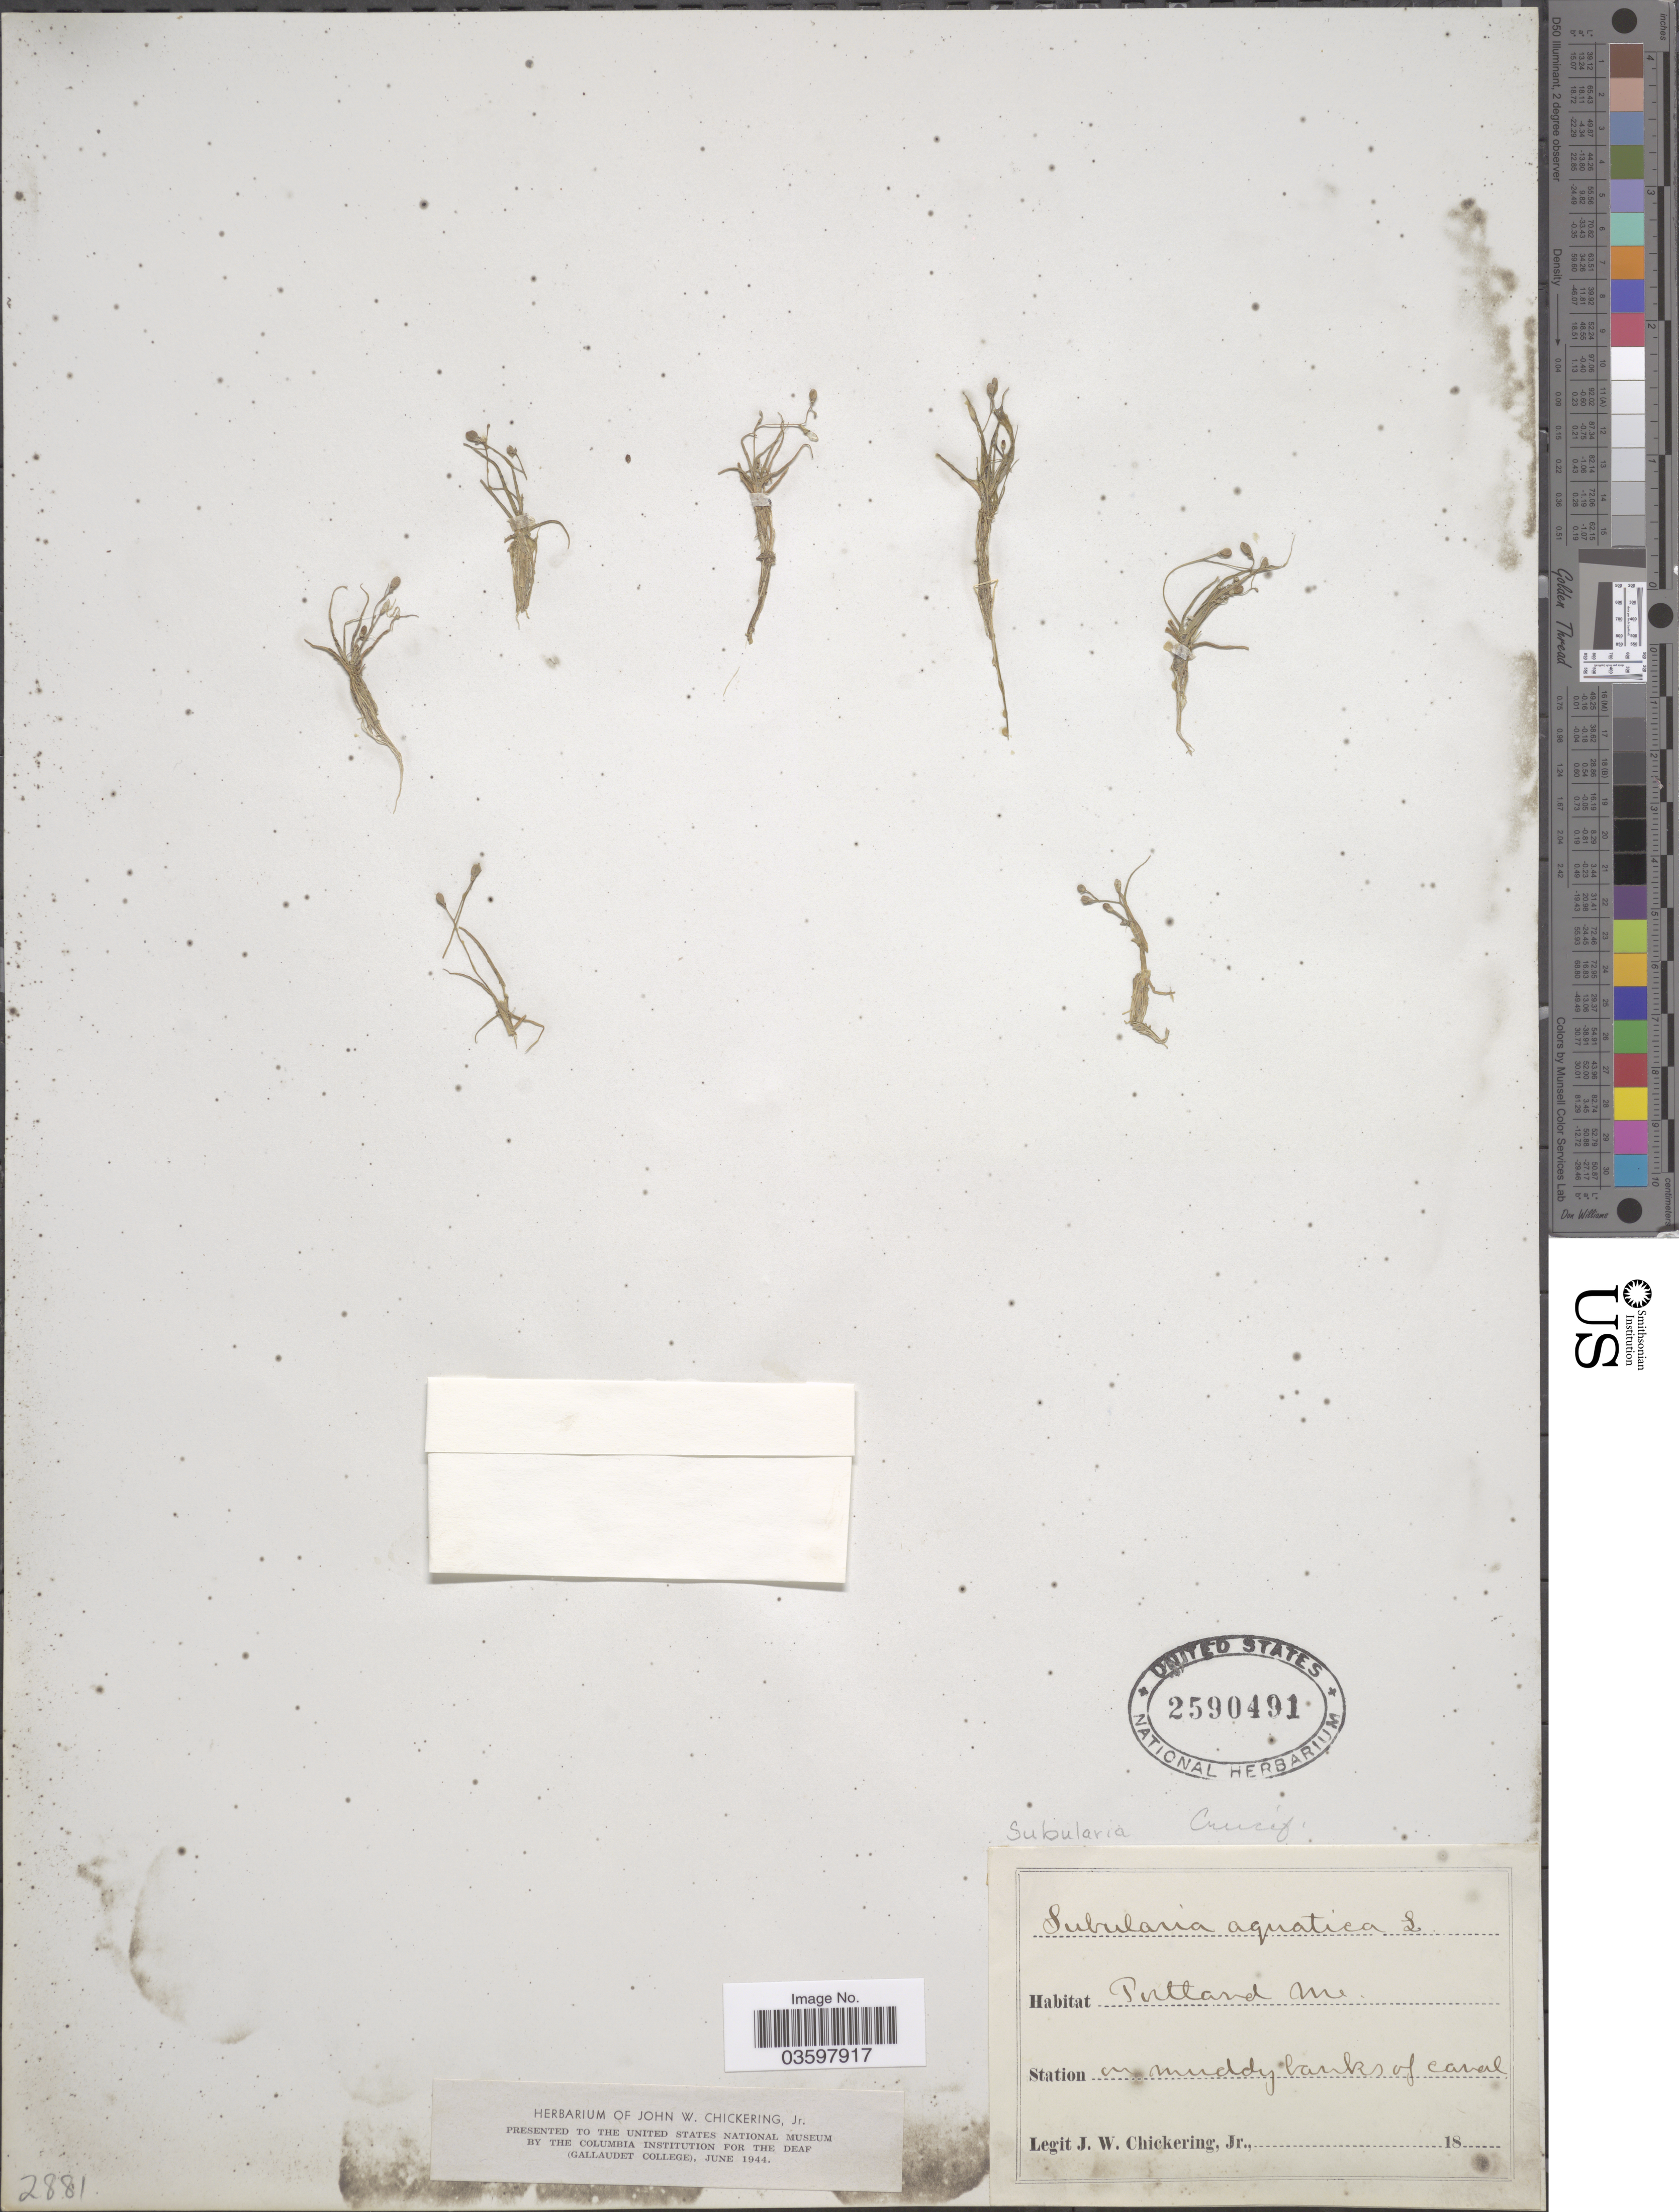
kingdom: Plantae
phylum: Tracheophyta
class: Magnoliopsida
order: Brassicales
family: Brassicaceae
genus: Subularia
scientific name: Subularia aquatica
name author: L.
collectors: J. Chickering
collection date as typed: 18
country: United States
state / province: Maine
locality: Portland.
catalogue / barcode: US 2590491